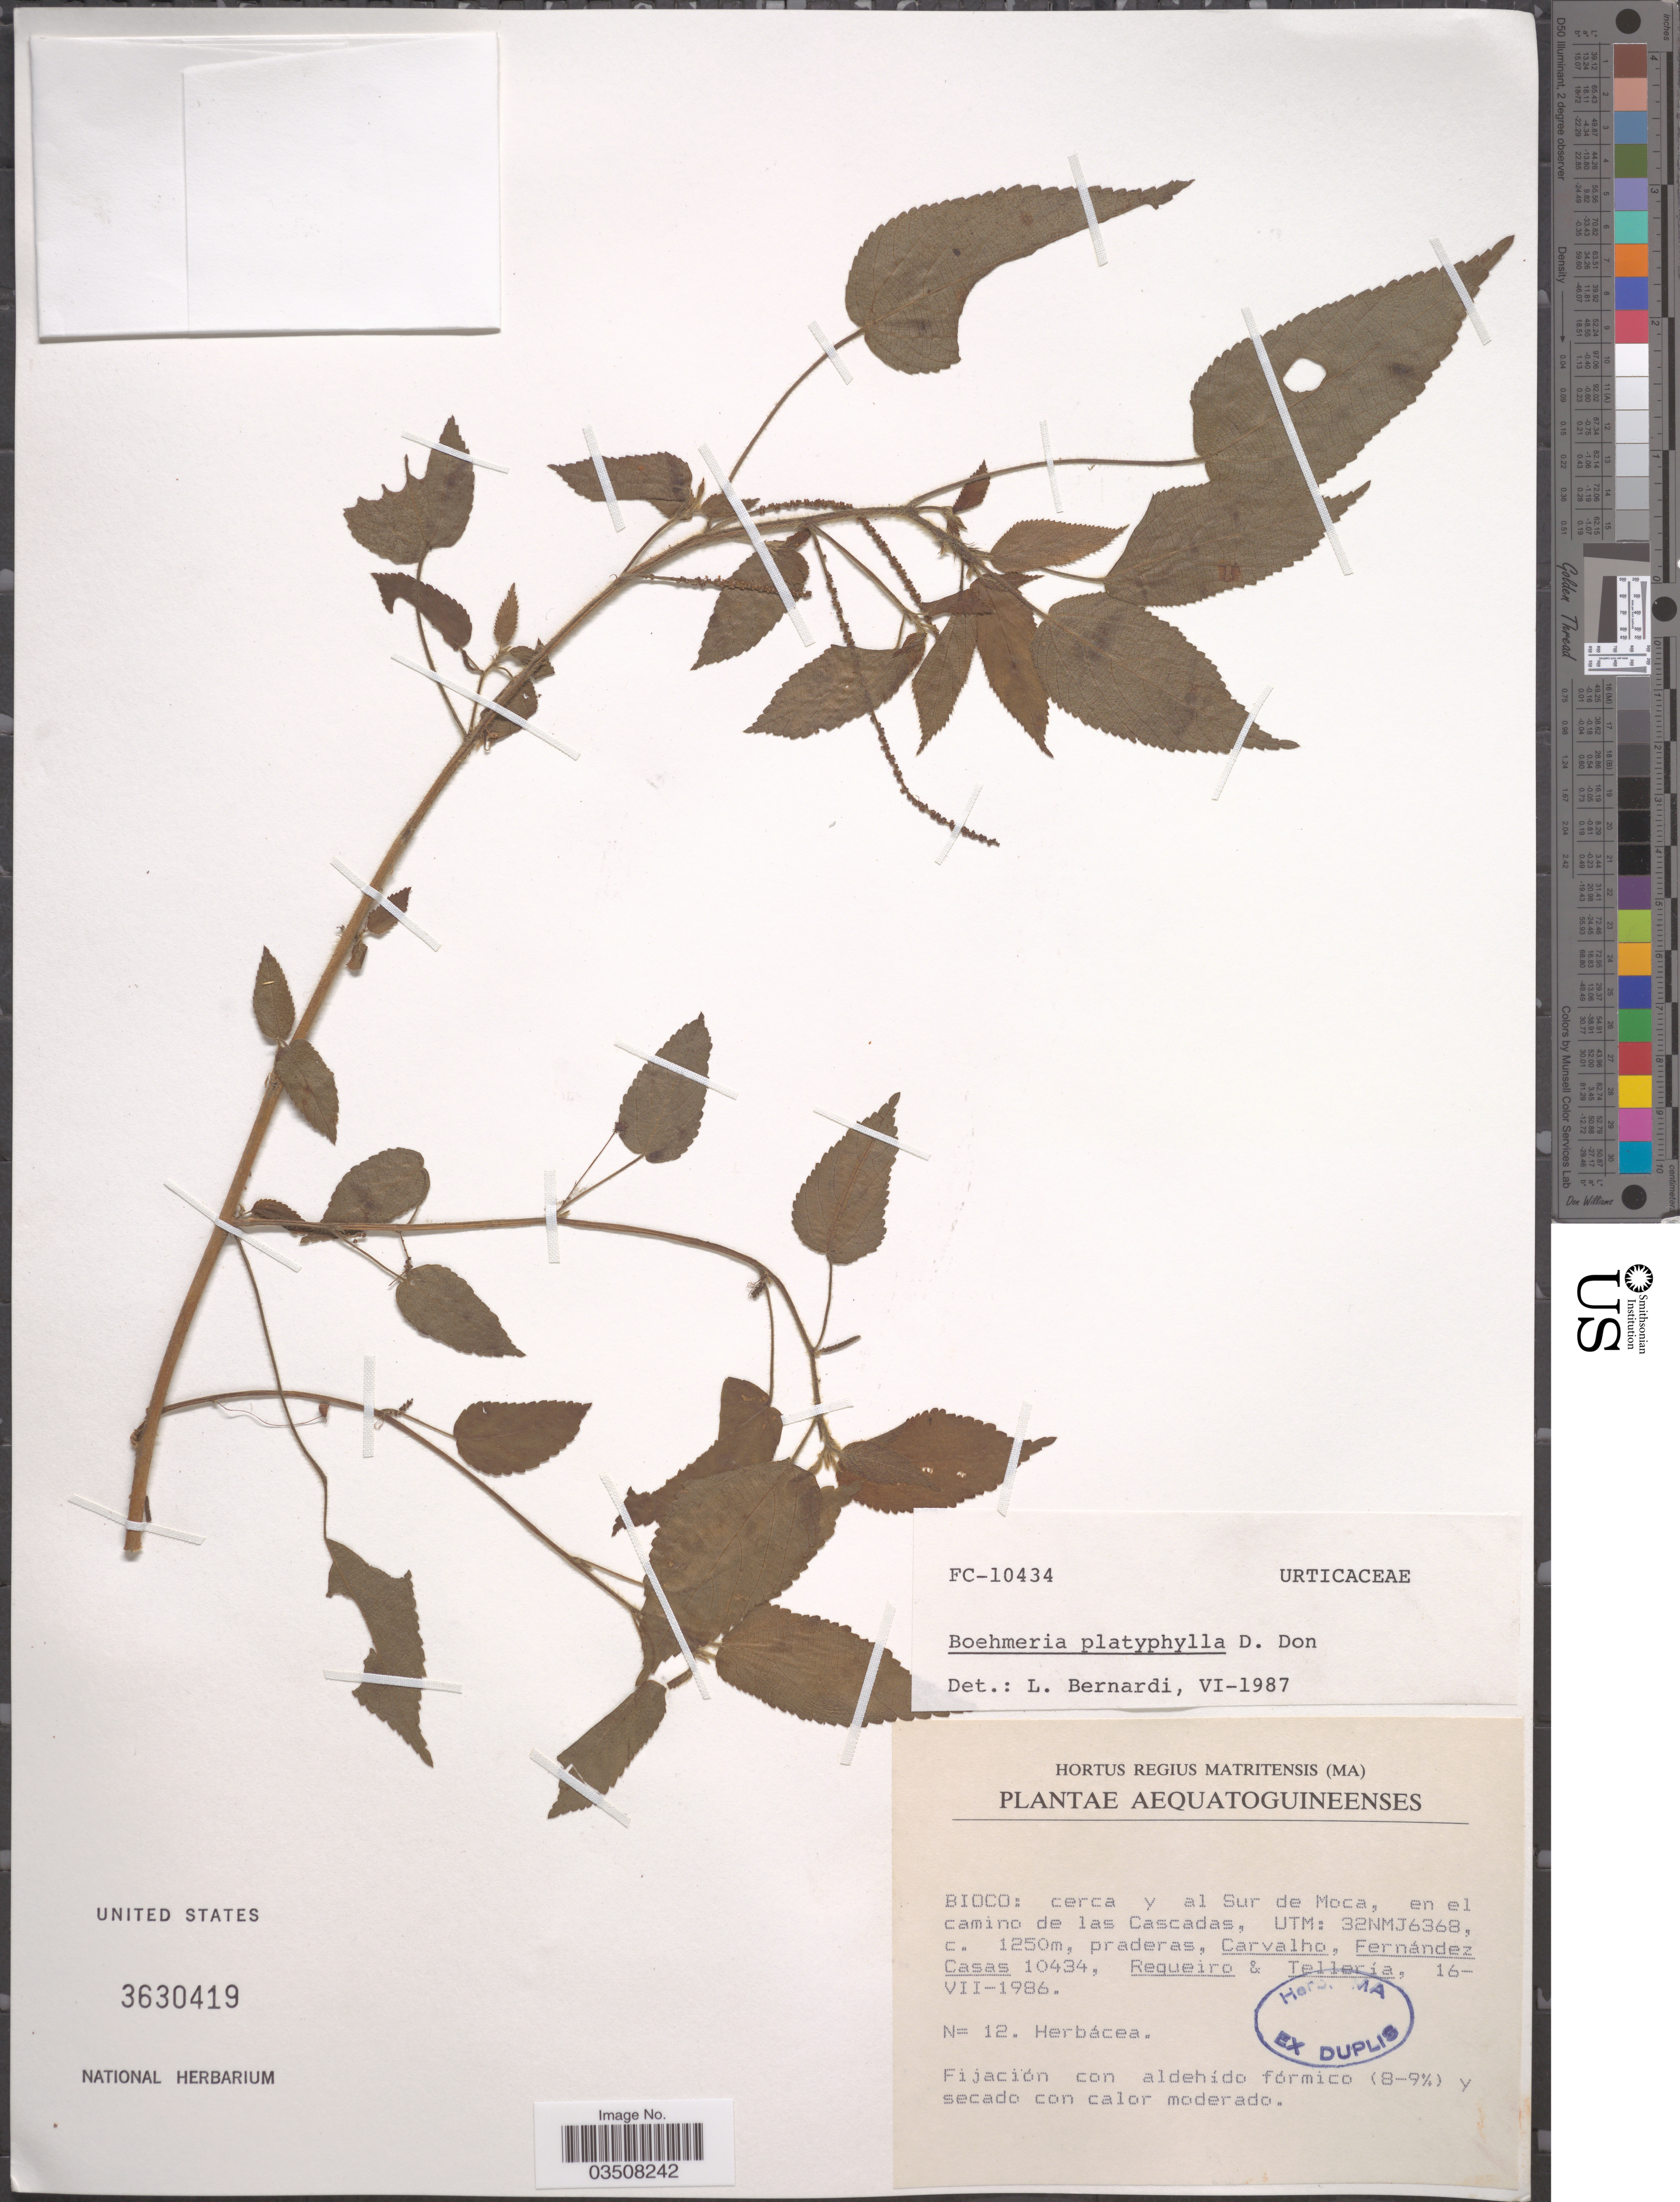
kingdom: Plantae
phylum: Tracheophyta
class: Magnoliopsida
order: Rosales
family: Urticaceae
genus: Boehmeria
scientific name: Boehmeria platyphylla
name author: G. Don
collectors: Carvalho, --, F. Casas, Requeiro, -- & -. Telleria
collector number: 10434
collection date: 1986-07-16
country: Equatorial Guinea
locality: Æquatoguineenses. Bioco: cerca y al Sur de Moca, en el camino de las Cascadas, UTM: 32NMJ6368.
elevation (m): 1250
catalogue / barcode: US 3630419